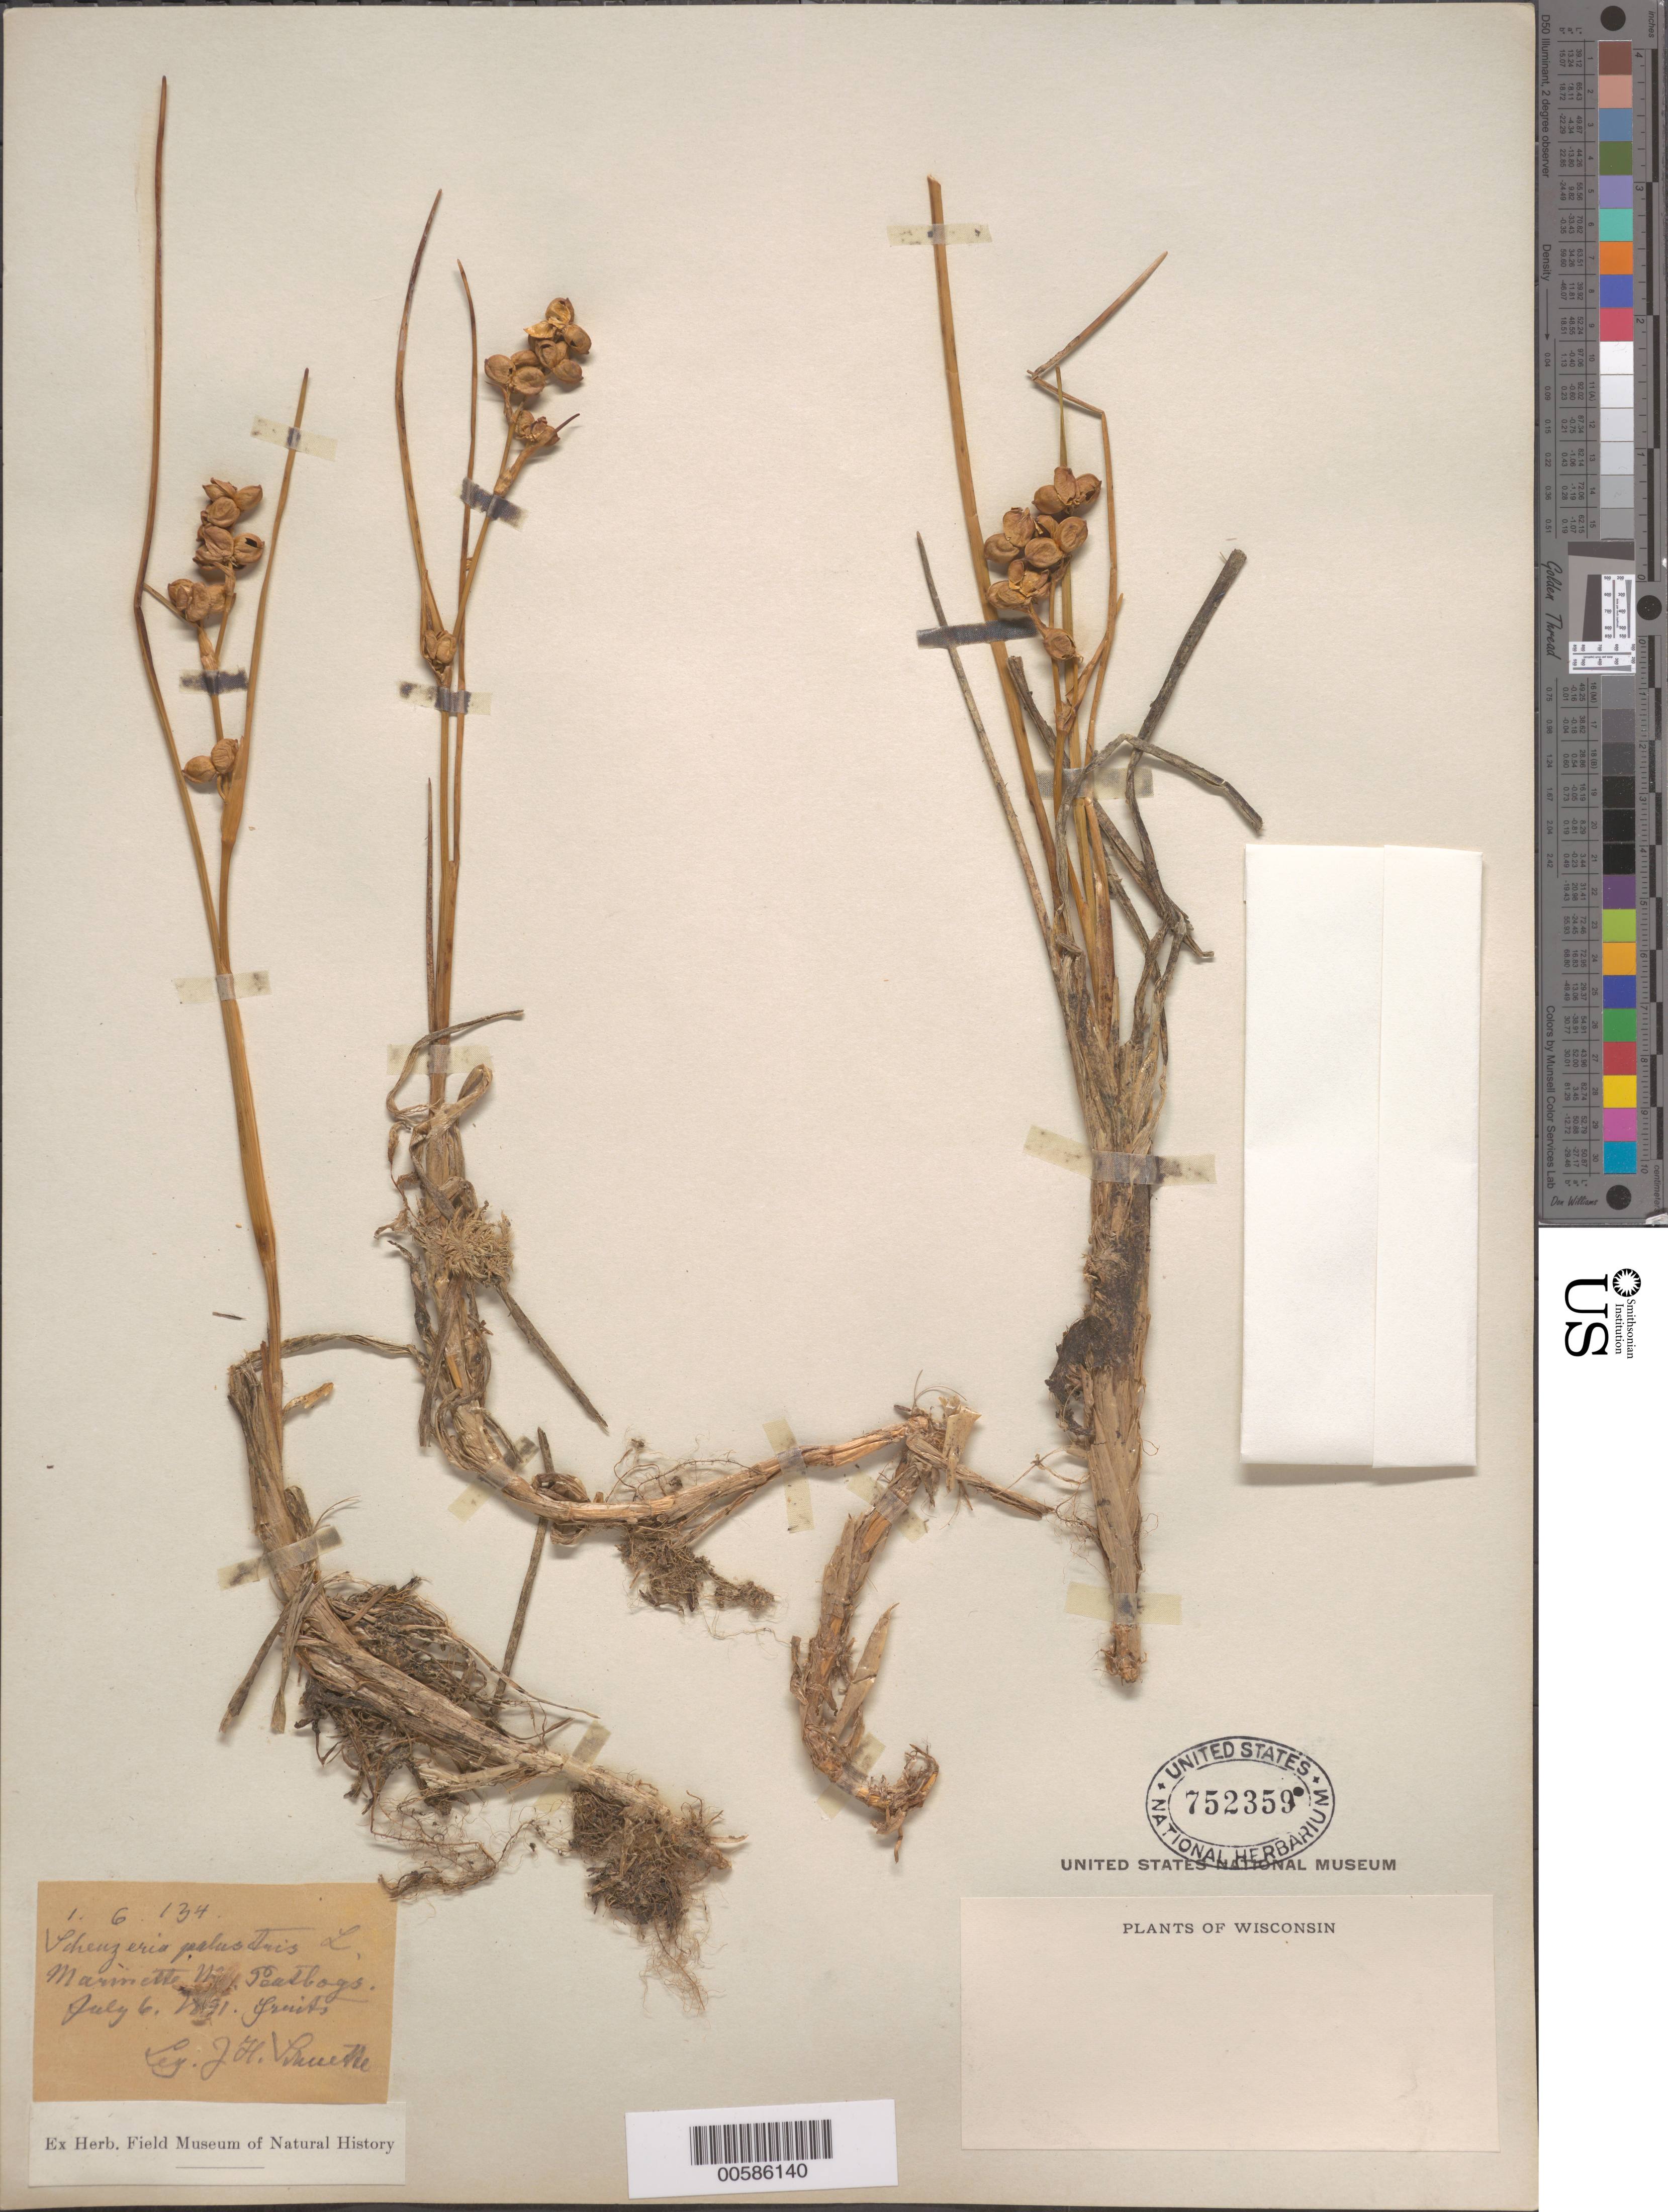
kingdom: Plantae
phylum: Tracheophyta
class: Liliopsida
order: Alismatales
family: Scheuchzeriaceae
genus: Scheuchzeria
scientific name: Scheuchzeria palustris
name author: L.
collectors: J. Pruette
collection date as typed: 06 Jul 1891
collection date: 1891-07-06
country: United States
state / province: Wisconsin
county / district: Marinette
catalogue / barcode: US 752359